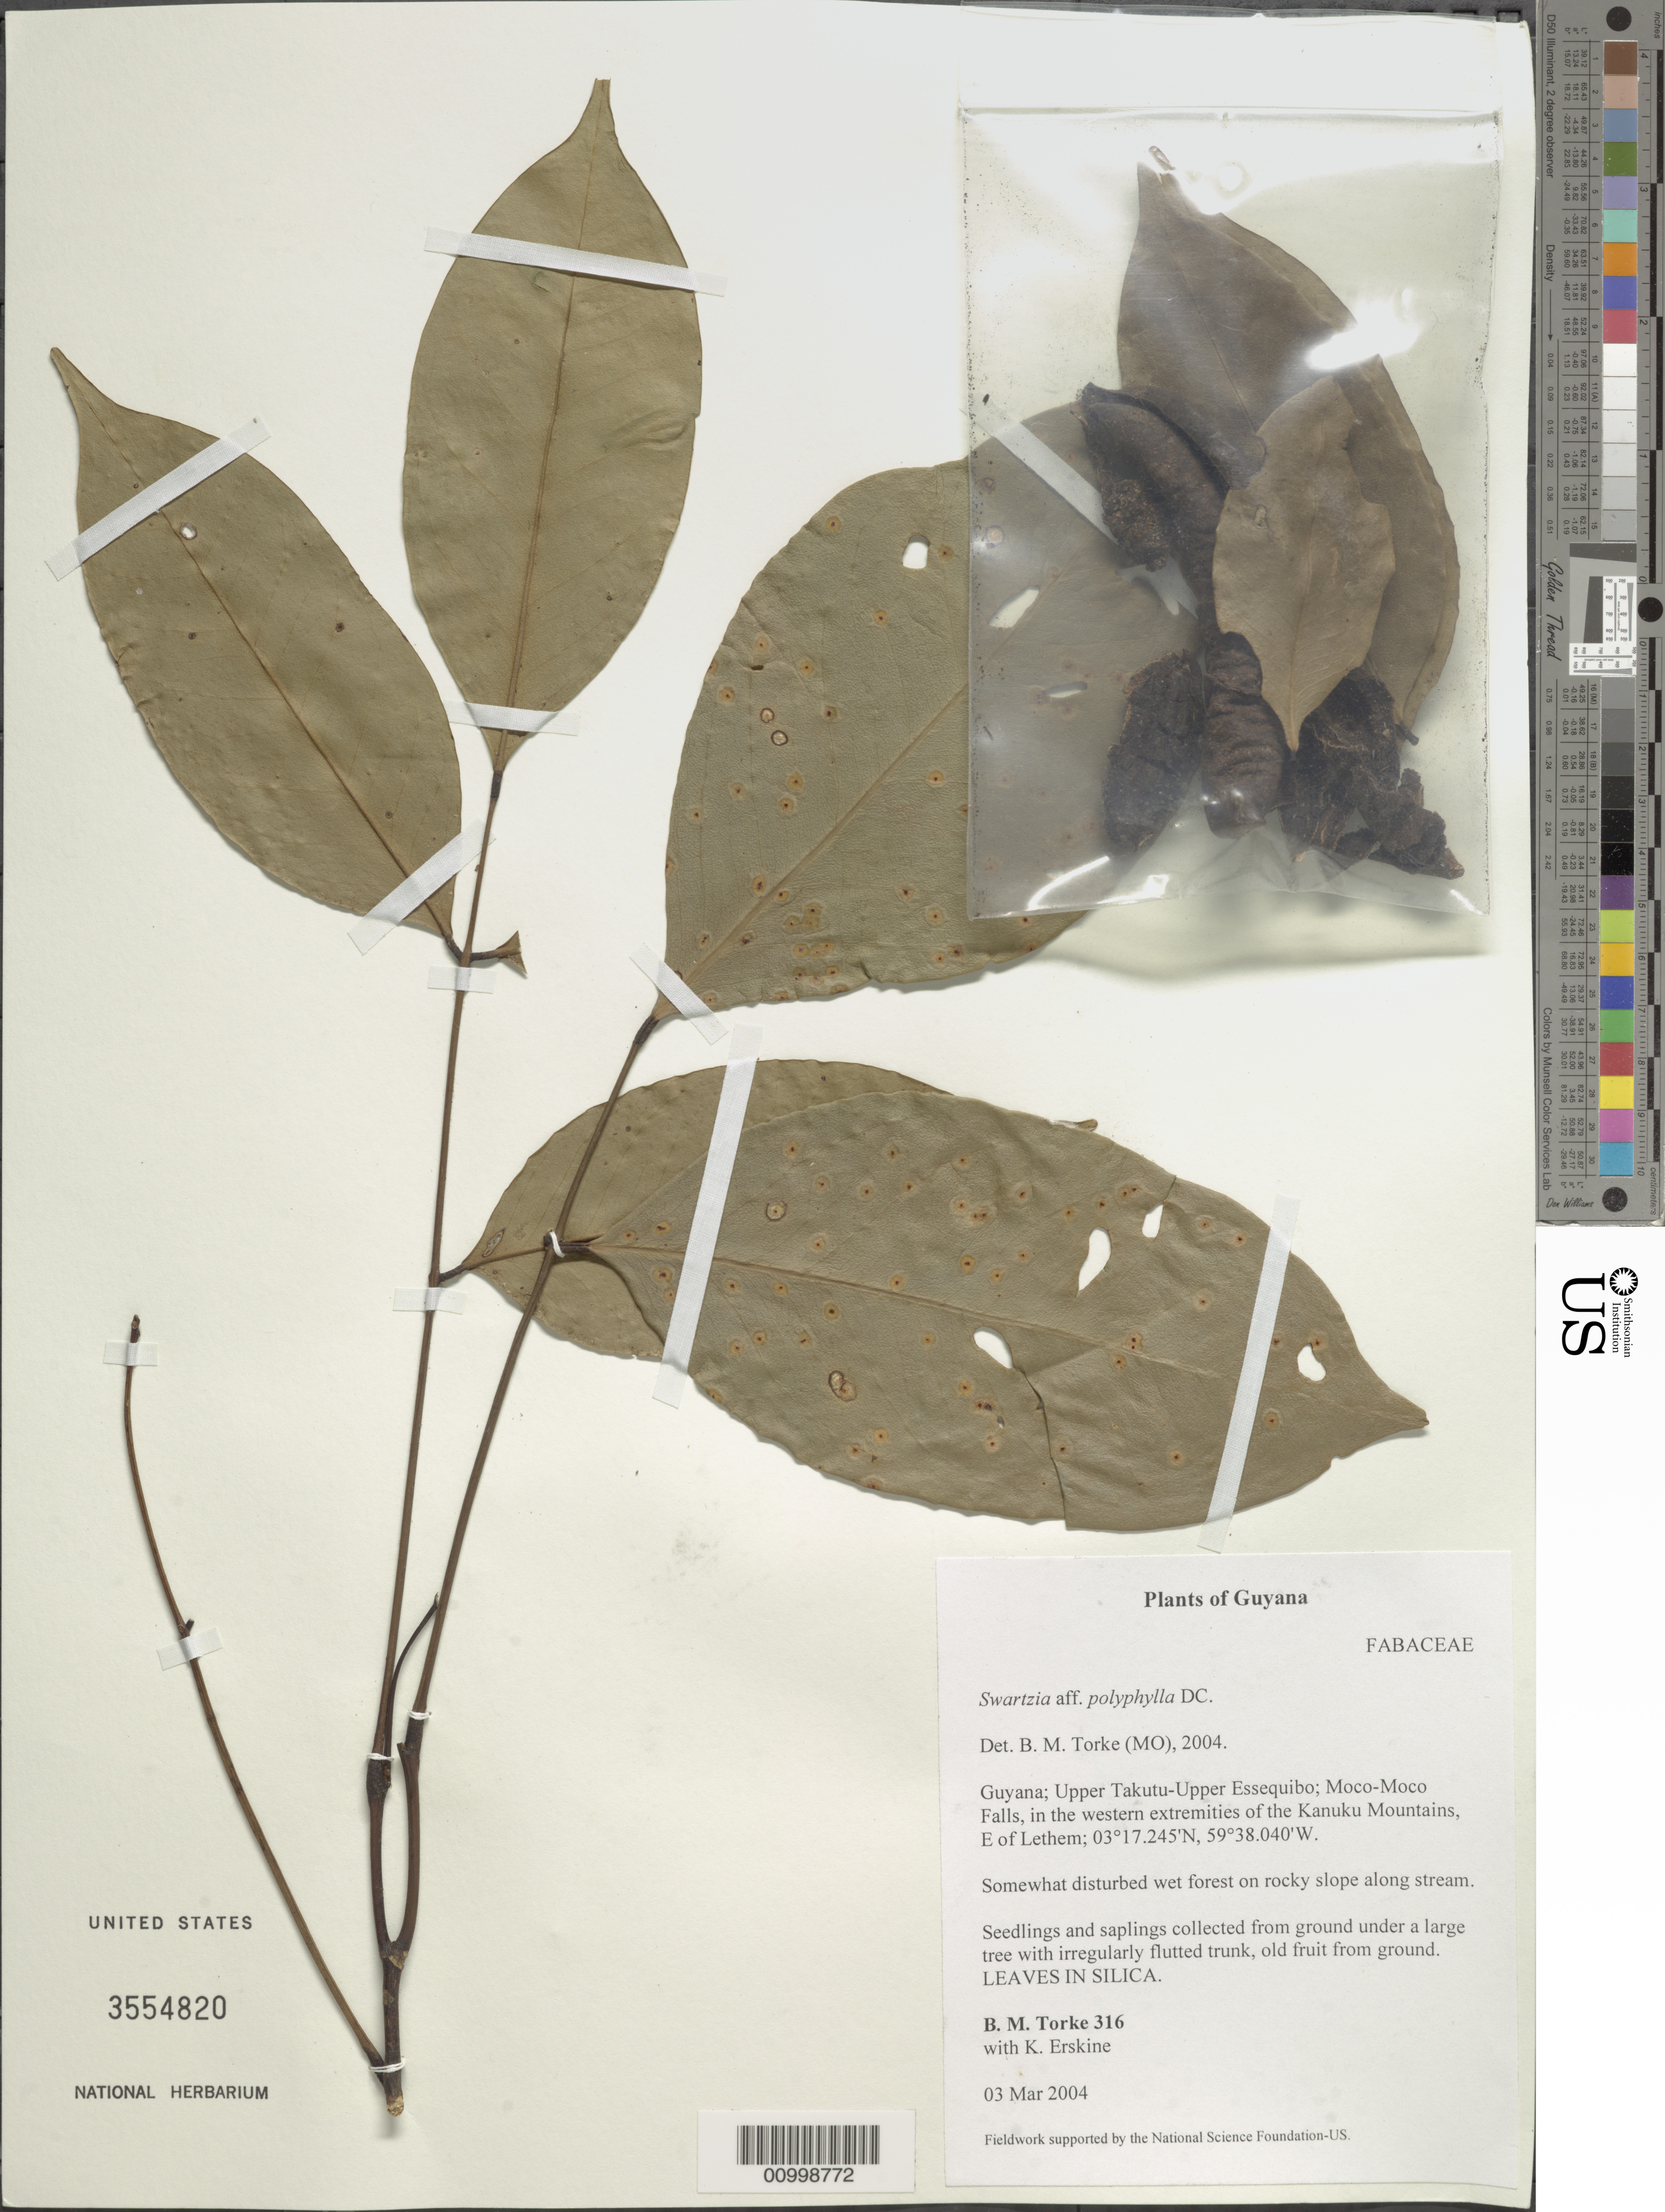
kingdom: Plantae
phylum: Tracheophyta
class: Magnoliopsida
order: Fabales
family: Fabaceae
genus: Swartzia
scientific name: Swartzia polyphylla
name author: DC.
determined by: Torke, B. M., (MO)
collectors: B. M. Torke & K. Erskine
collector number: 316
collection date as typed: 3-Mar-04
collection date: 2004-03-03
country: Guyana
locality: Upper Takutu - Upper Essequibo; Moco-Moco Falls, in the western extremities of the Kanuku Mountains, E of Lethem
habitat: Somewhat disturbed wet forest on rocky slope along stream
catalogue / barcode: US 3554820